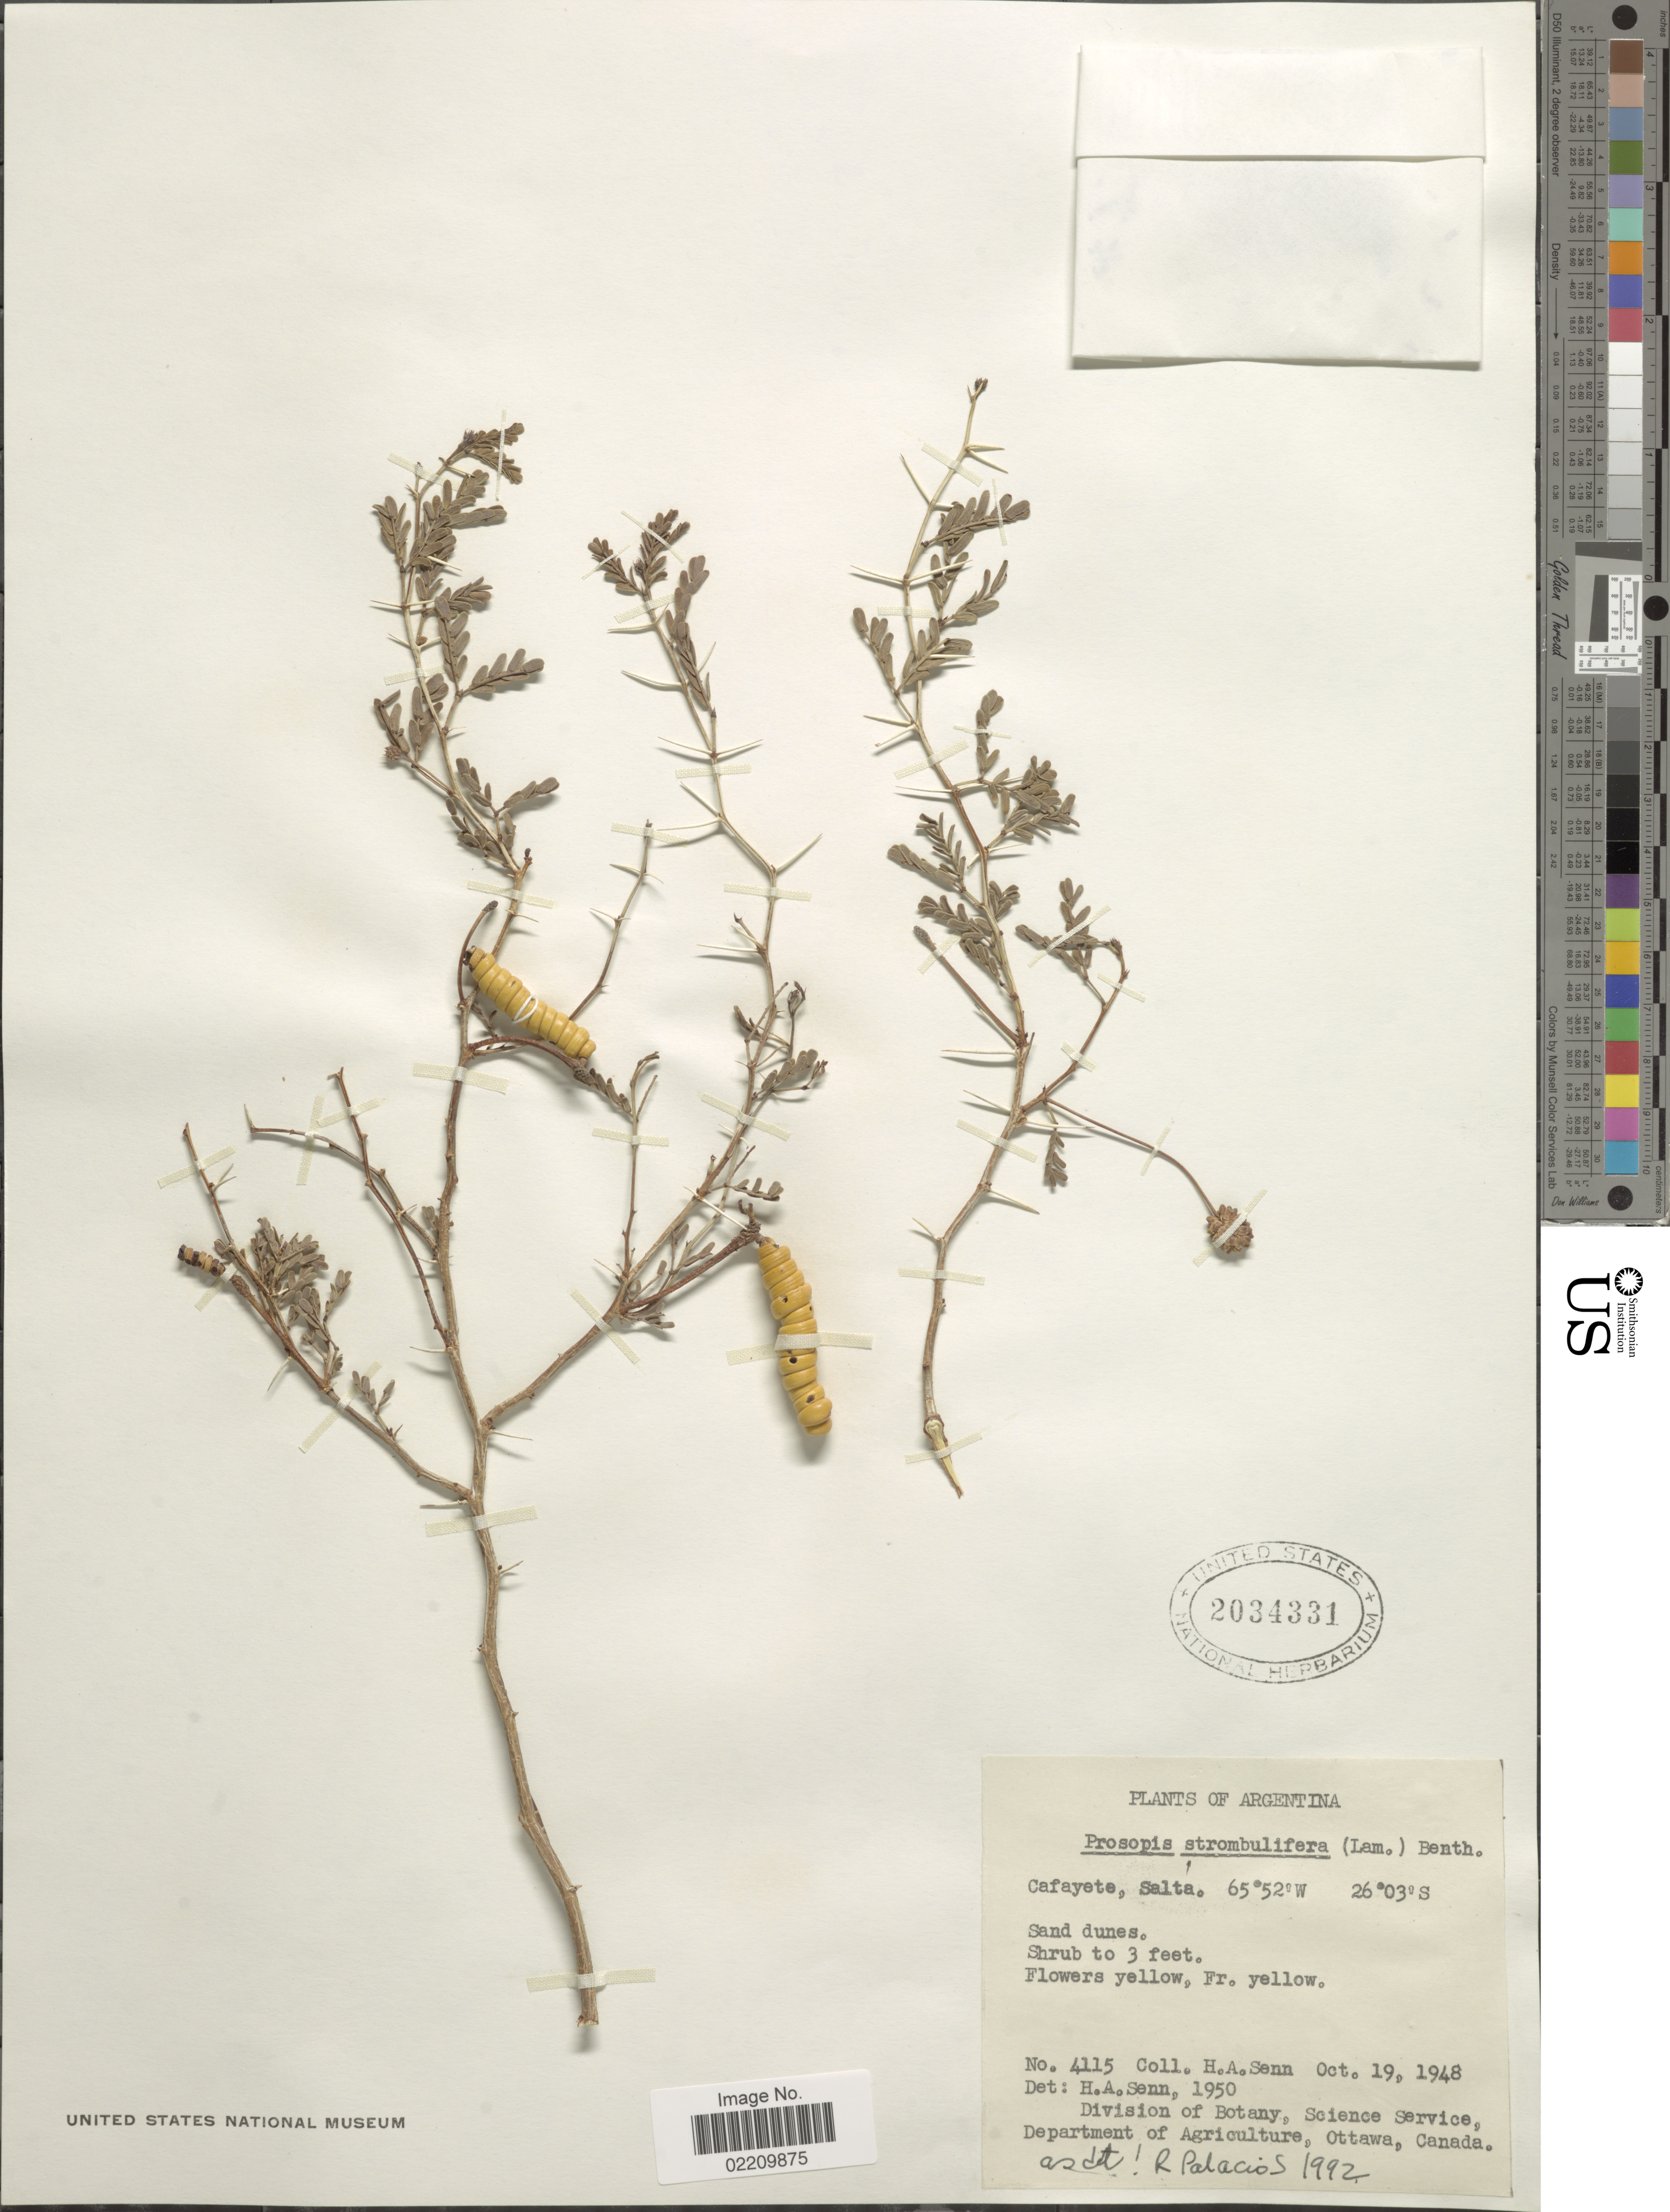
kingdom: Plantae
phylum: Tracheophyta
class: Magnoliopsida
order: Fabales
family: Fabaceae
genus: Strombocarpa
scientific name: Strombocarpa strombulifera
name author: (Lam.) A. Gray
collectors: H. Senn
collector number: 4115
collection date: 1948-10-19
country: Argentina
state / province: Salta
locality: Cafayete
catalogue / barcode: US 2034331